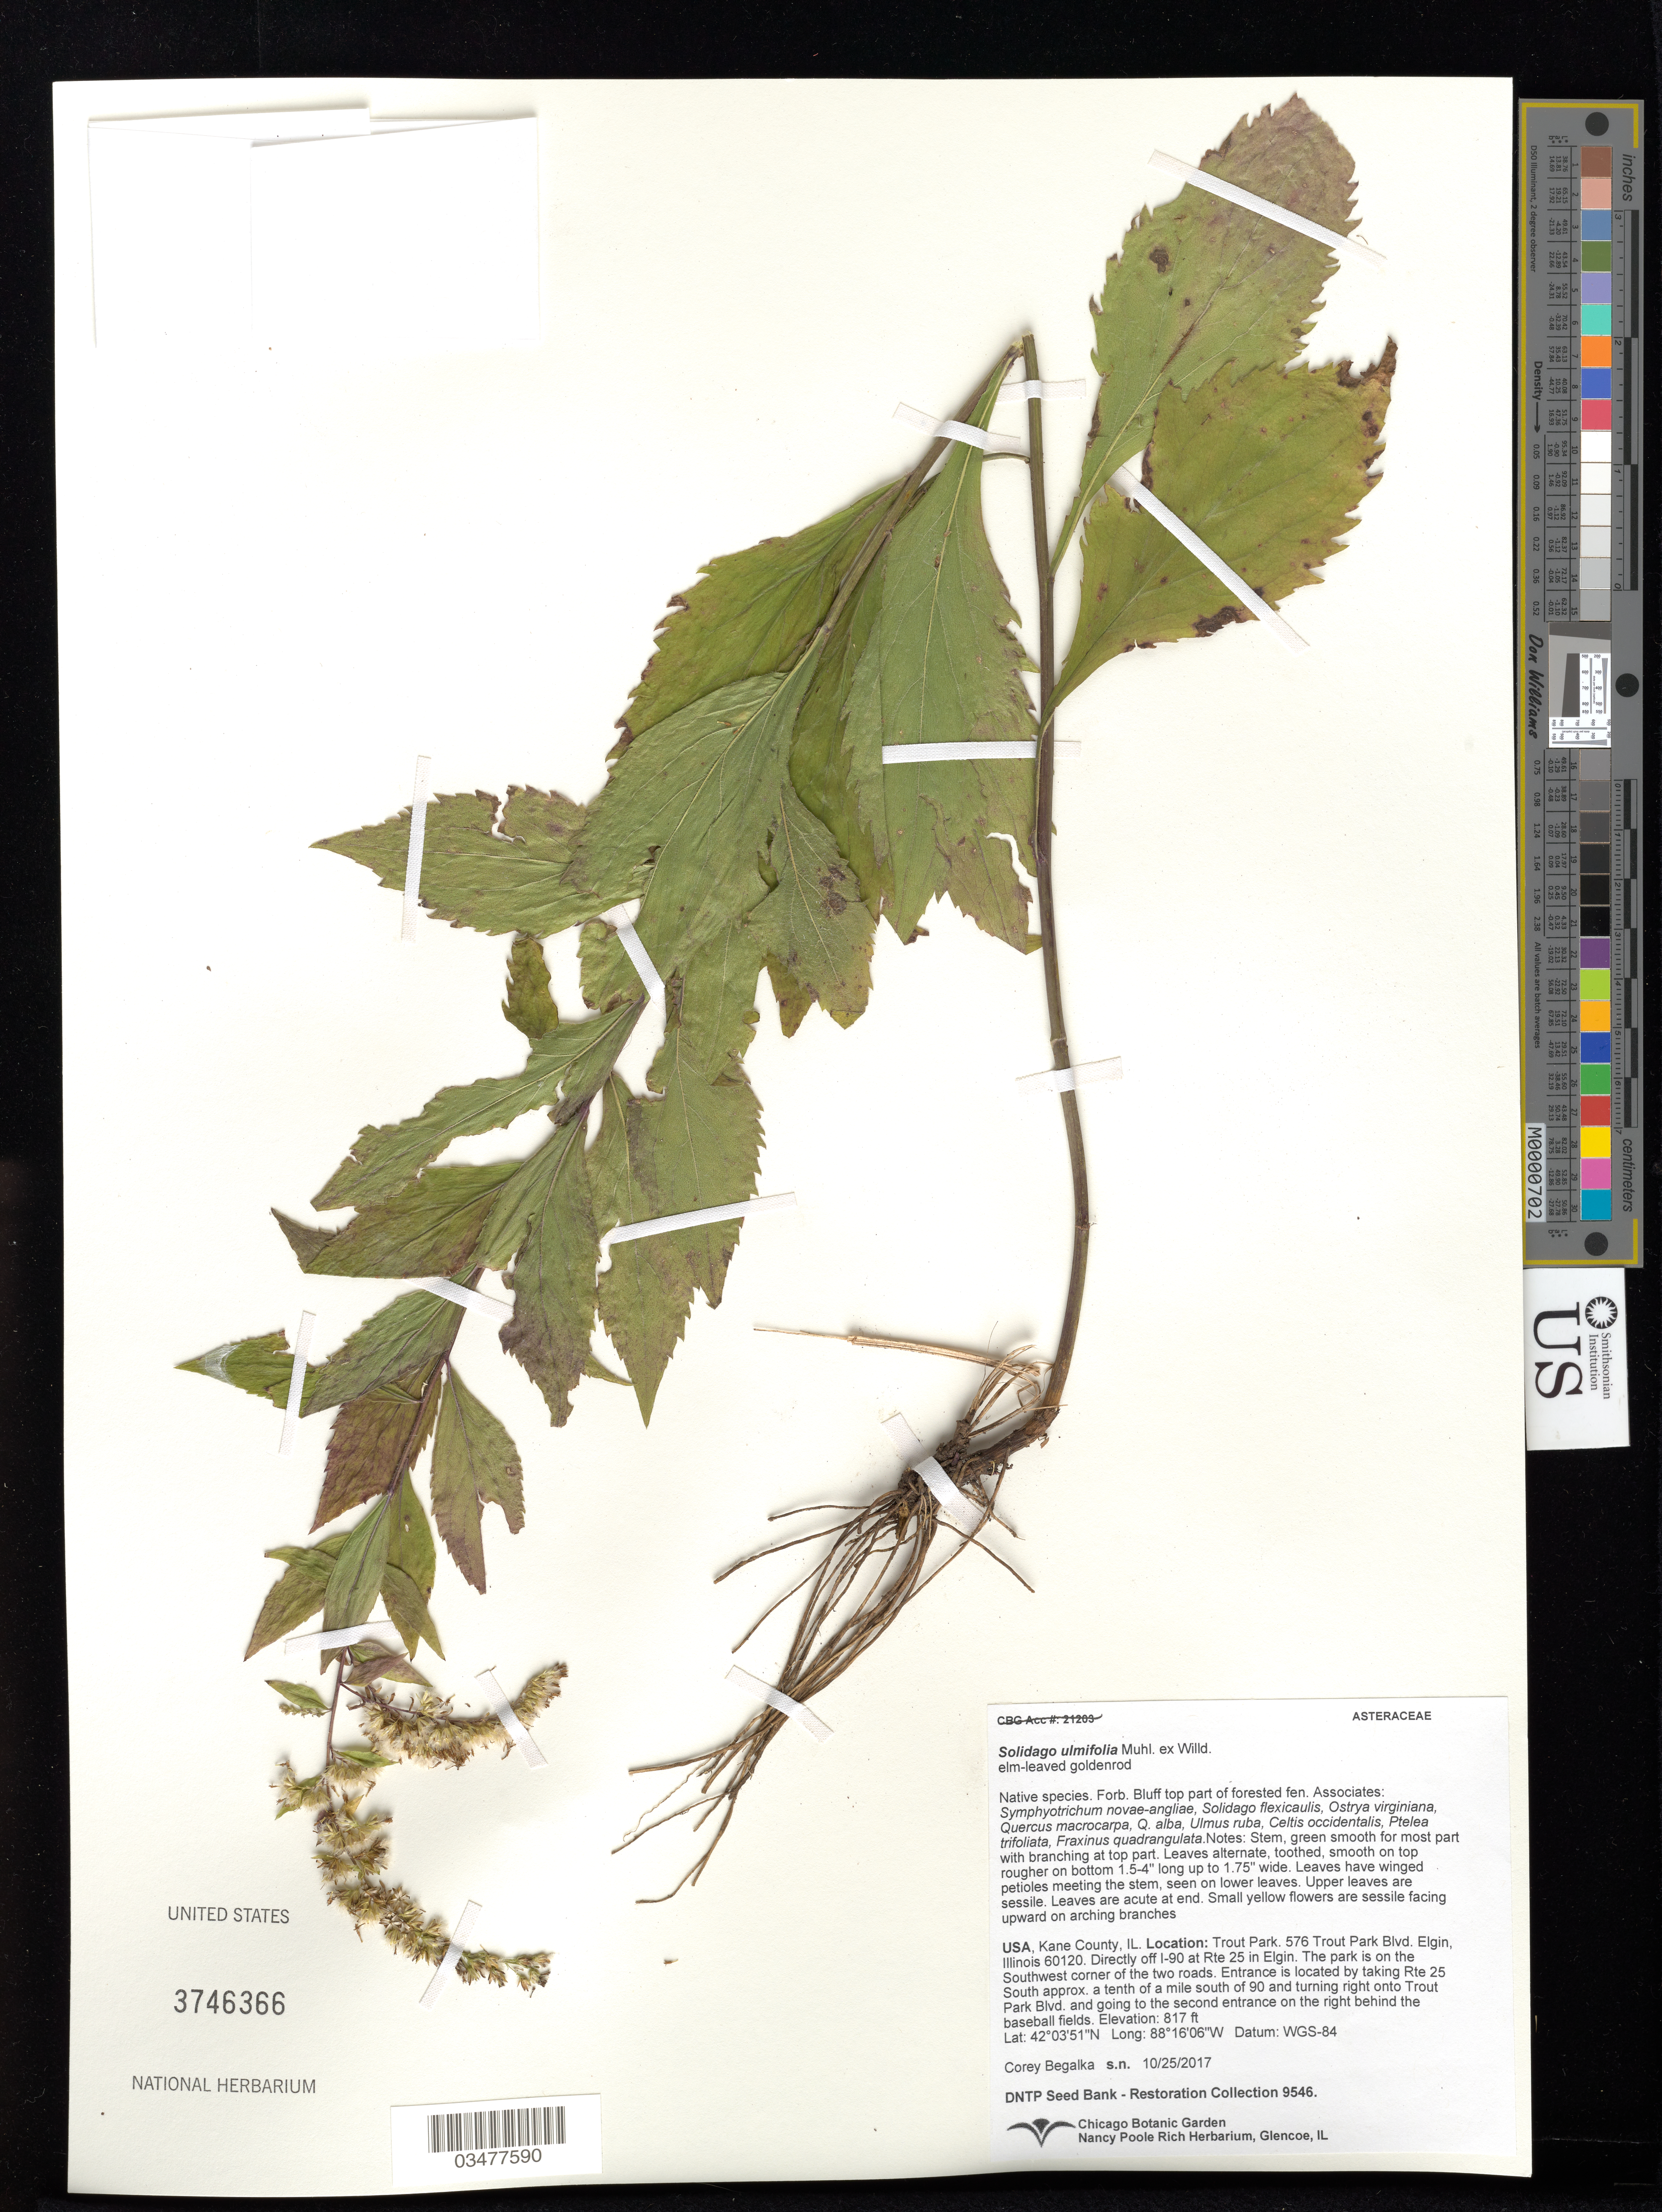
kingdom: Plantae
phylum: Tracheophyta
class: Magnoliopsida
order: Asterales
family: Asteraceae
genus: Solidago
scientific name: Solidago ulmifolia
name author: Muhl. ex Willd.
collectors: C. Begalka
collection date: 2017-10-25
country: United States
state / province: Illinois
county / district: Kane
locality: Trout Park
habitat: With Ulmus ruba, Ostrya virginiana, Celtis occidentalis, Ptelea trifoliata.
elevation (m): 249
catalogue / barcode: US 3746366